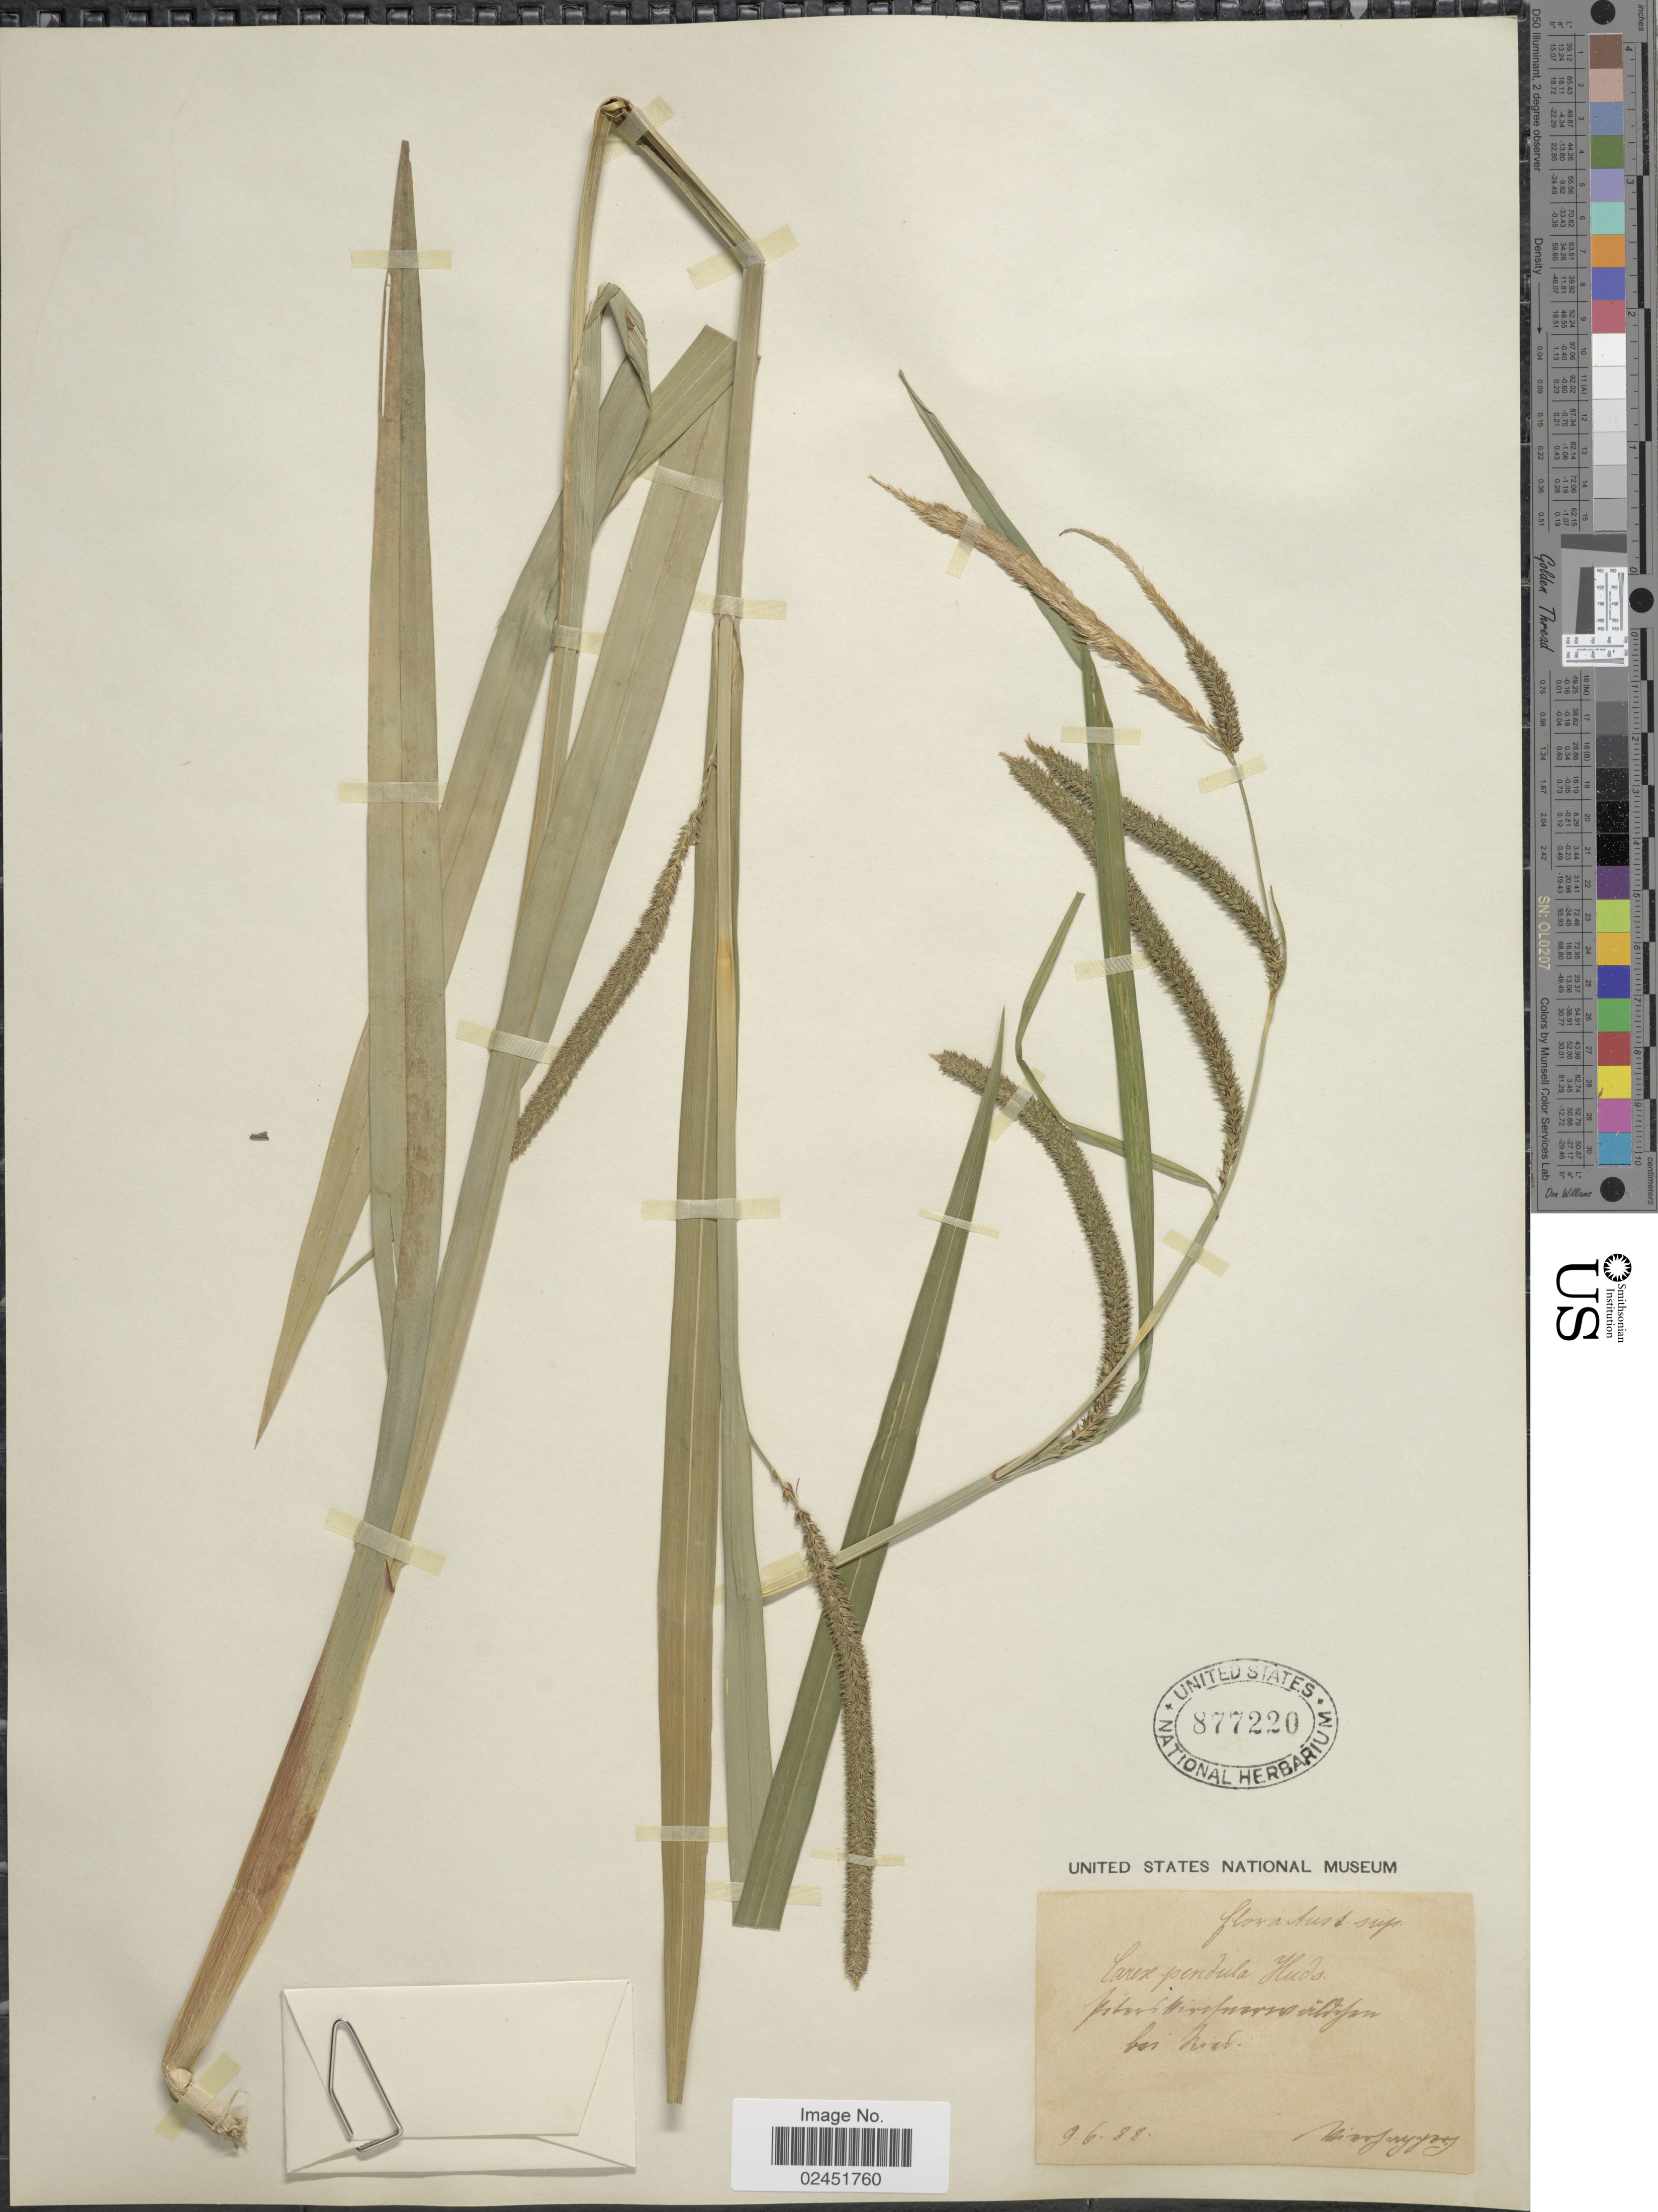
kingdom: Plantae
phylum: Tracheophyta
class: Liliopsida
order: Poales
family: Cyperaceae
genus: Carex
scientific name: Carex pendula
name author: Huds.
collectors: F. Vierhapper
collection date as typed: Transcribed d/m/y: 9/6/88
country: Austria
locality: Aust. sup. Peterskirchnerwäldchen bei Ried.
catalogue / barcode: US 877220